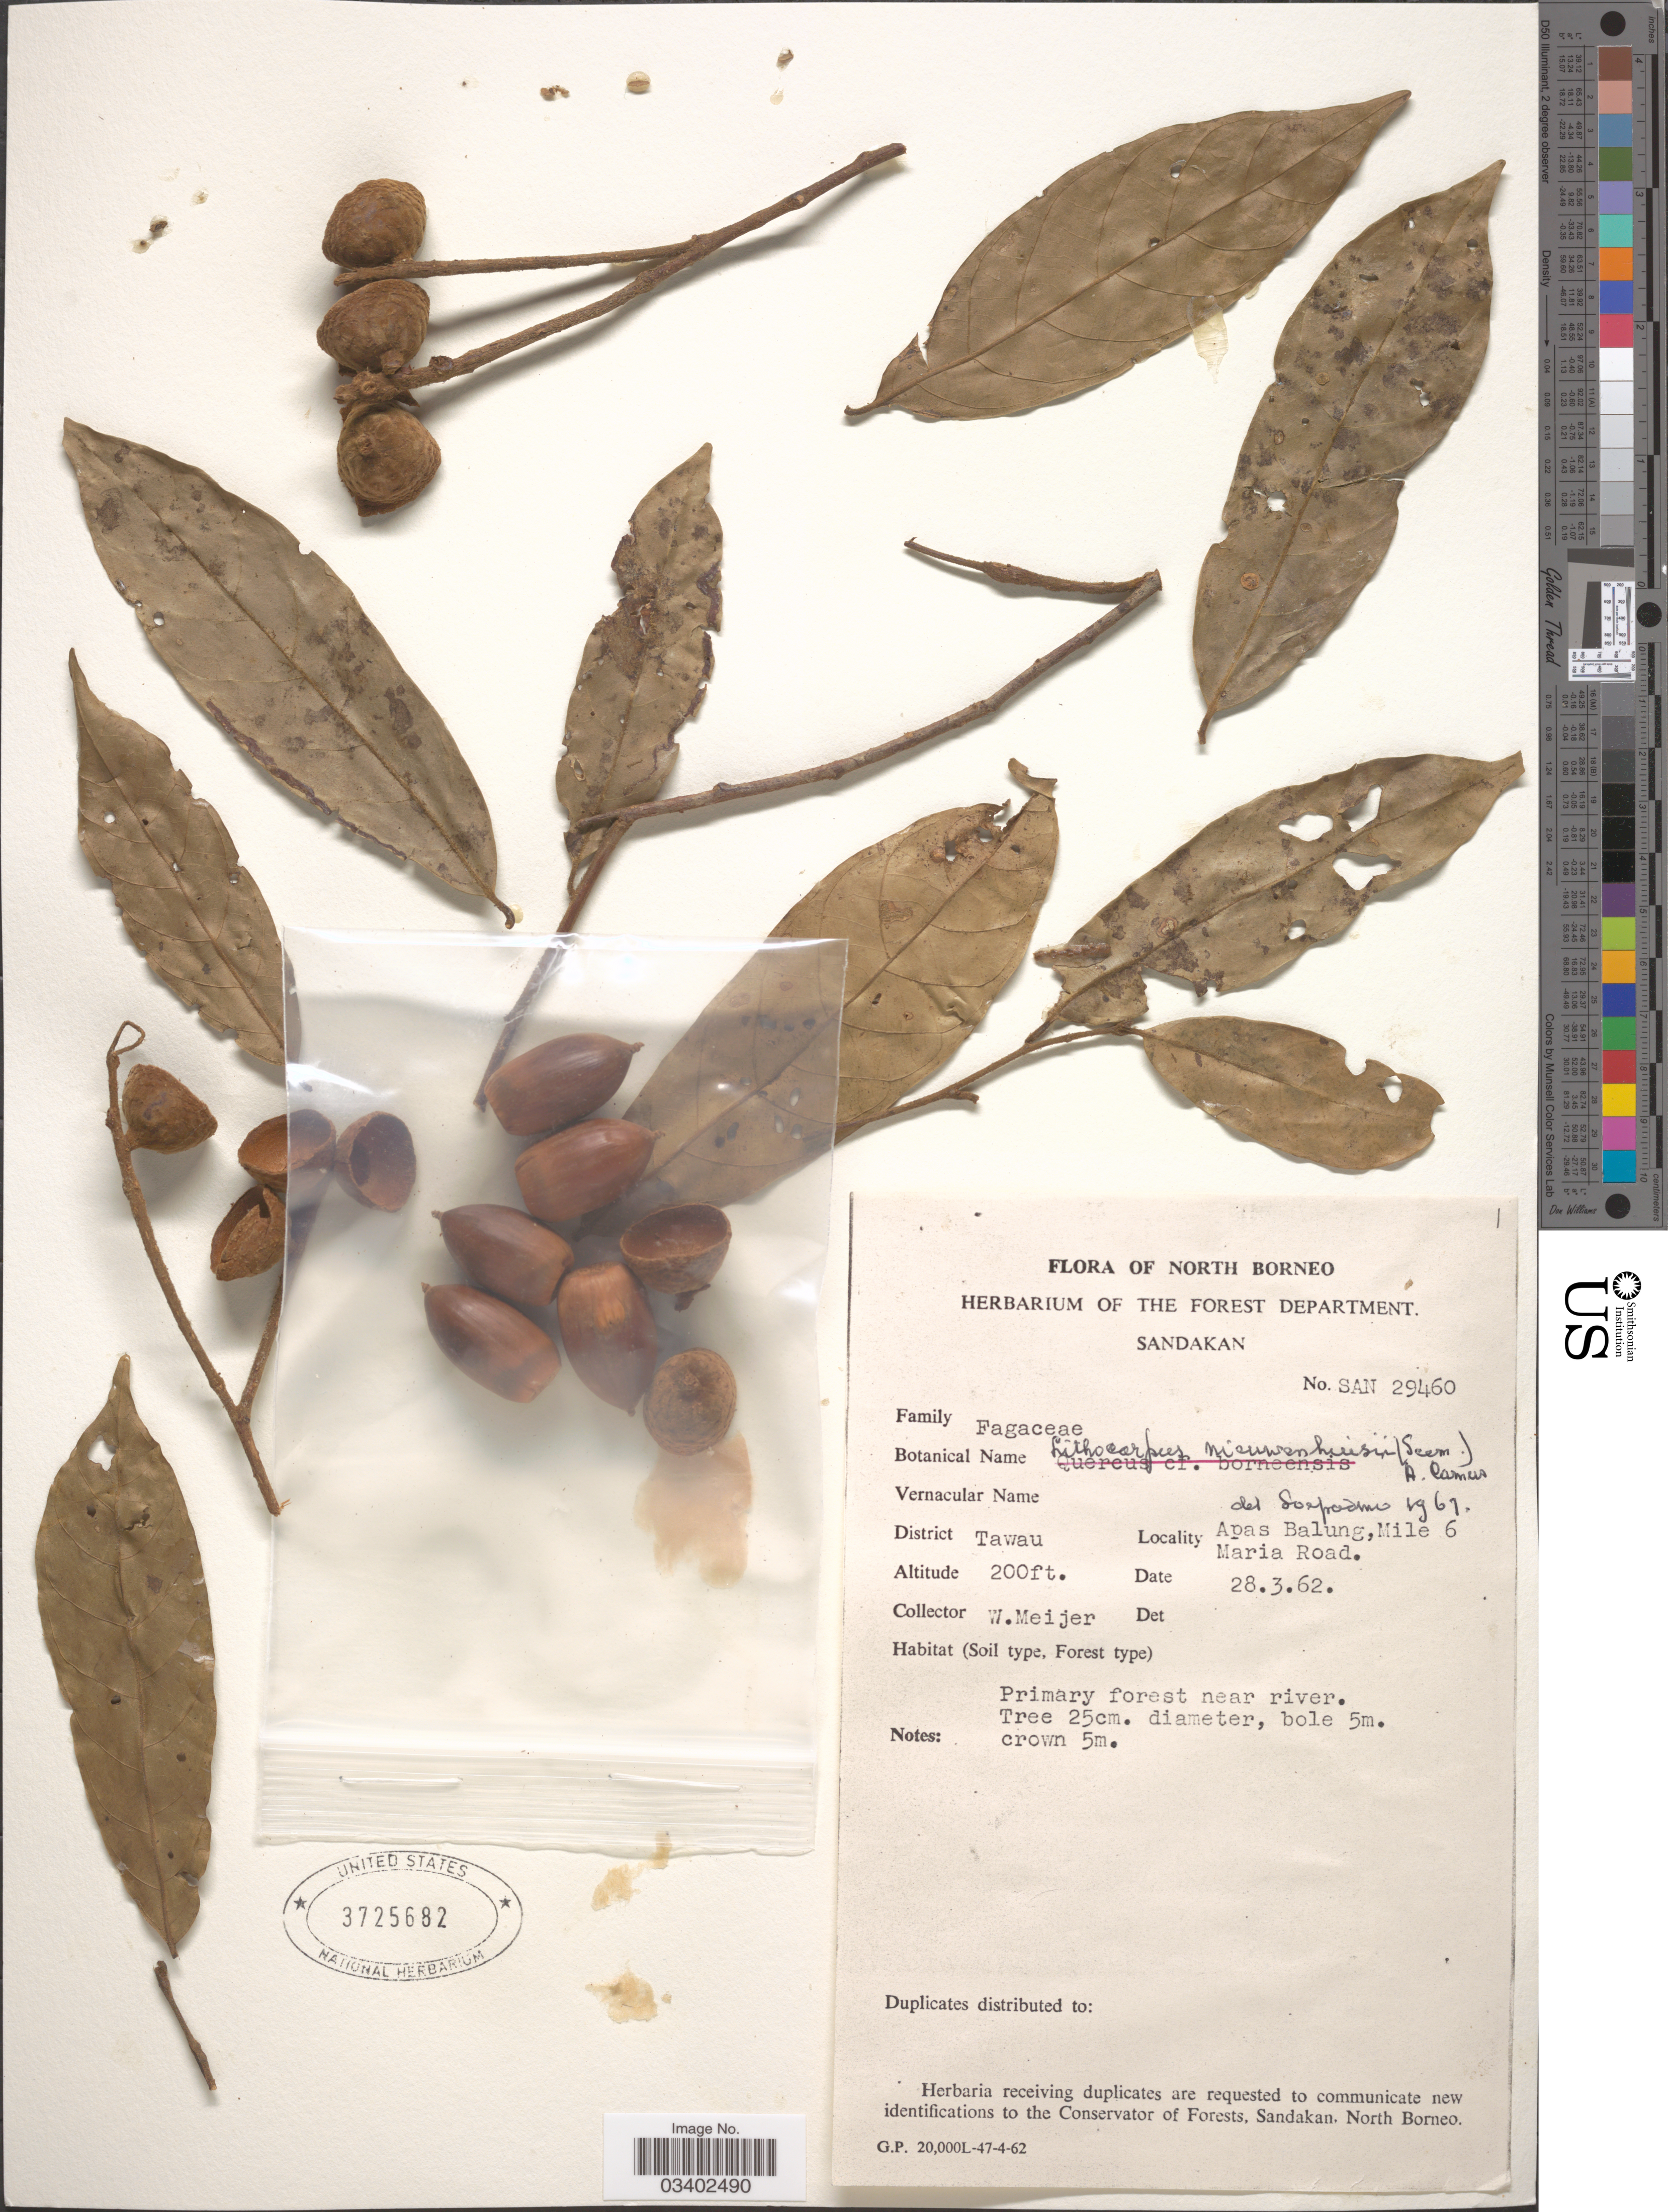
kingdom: Plantae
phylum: Tracheophyta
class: Magnoliopsida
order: Fagales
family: Fagaceae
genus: Lithocarpus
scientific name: Lithocarpus nieuwenhuisii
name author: (Seem.) A. Camus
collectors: W. Meijer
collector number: SAN29460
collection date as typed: Transcribed d/m/y: 28/3/62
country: Malaysia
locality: North Borneo. District Tawau. Apas Balung, Mile 6. Maria Road.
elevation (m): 61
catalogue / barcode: US 3725682